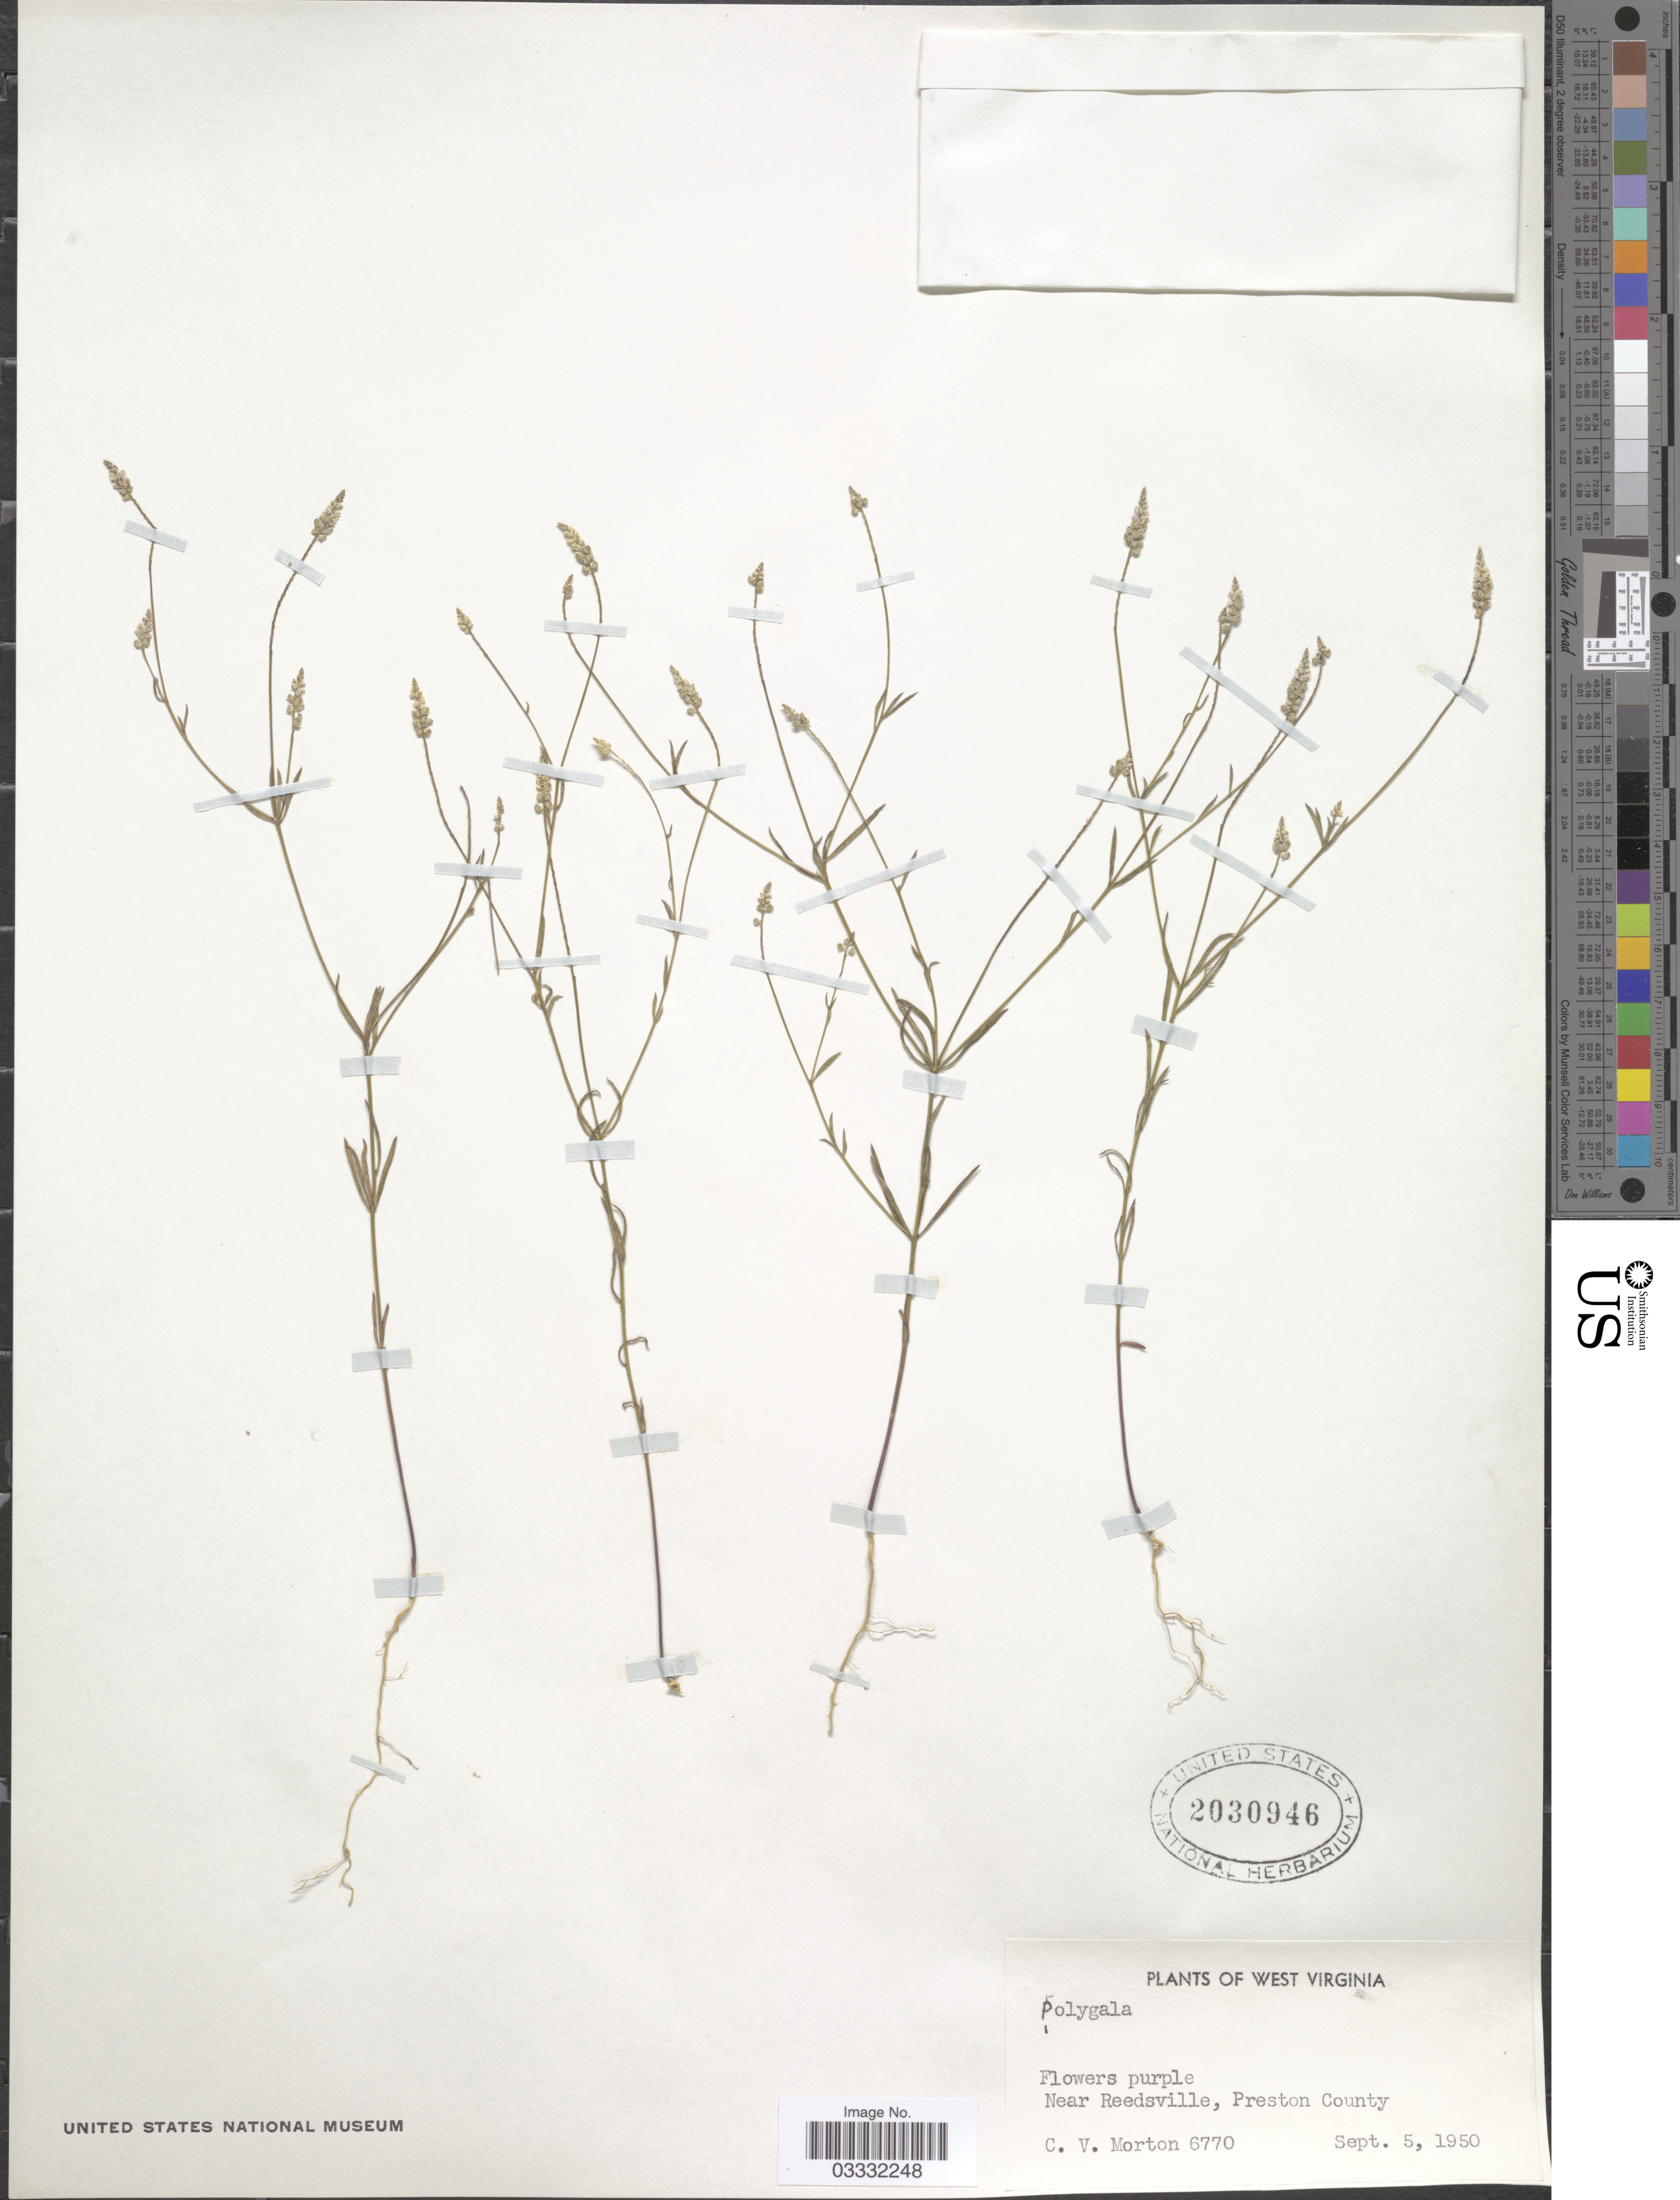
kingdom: Plantae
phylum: Tracheophyta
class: Magnoliopsida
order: Fabales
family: Polygalaceae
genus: Polygala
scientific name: Polygala sp.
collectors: C. V. Morton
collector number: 6770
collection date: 1950-09-05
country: United States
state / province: West Virginia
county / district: Preston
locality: Near Reedsville, Preston County.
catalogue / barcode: US 2030946